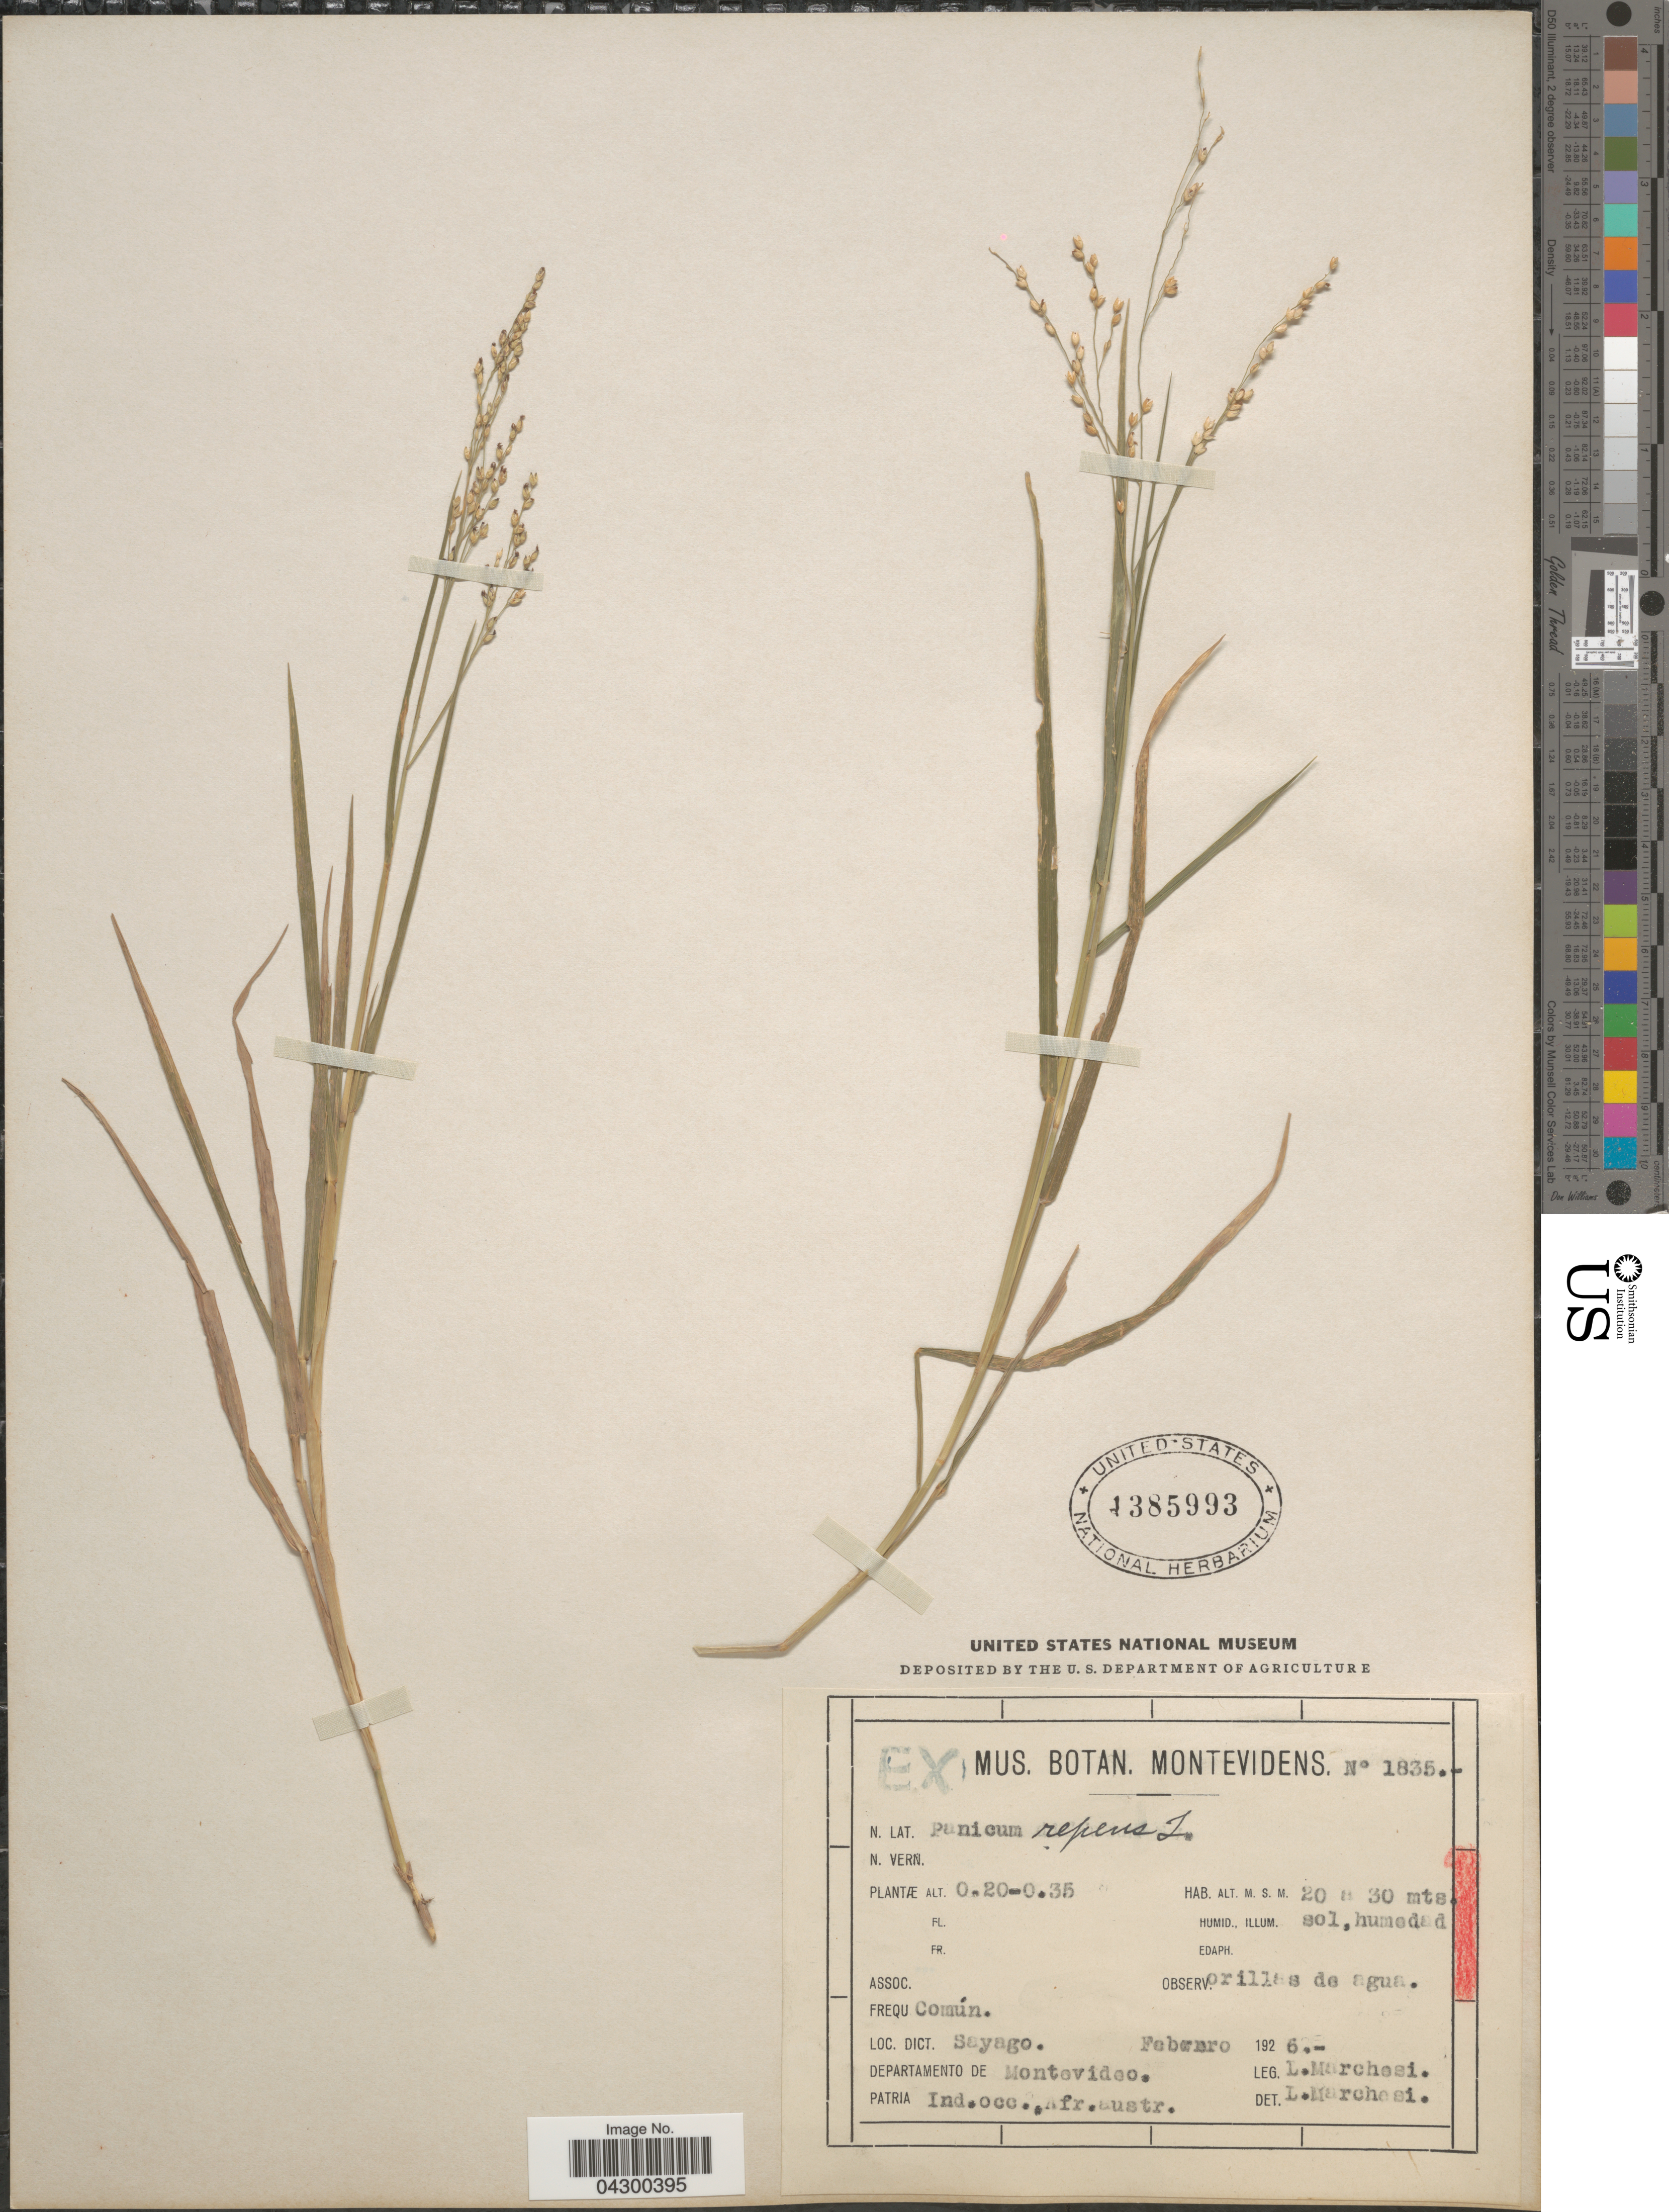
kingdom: Plantae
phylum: Tracheophyta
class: Liliopsida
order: Poales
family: Poaceae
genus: Panicum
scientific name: Panicum repens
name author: L.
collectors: L. Marchesi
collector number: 1835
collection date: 1926-02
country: Uruguay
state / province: Montevideo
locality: Loc. Dict. Sayago. Departamento de Montevideo. Patria Ind. occ., Afr. austr.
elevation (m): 20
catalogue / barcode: US 1385993